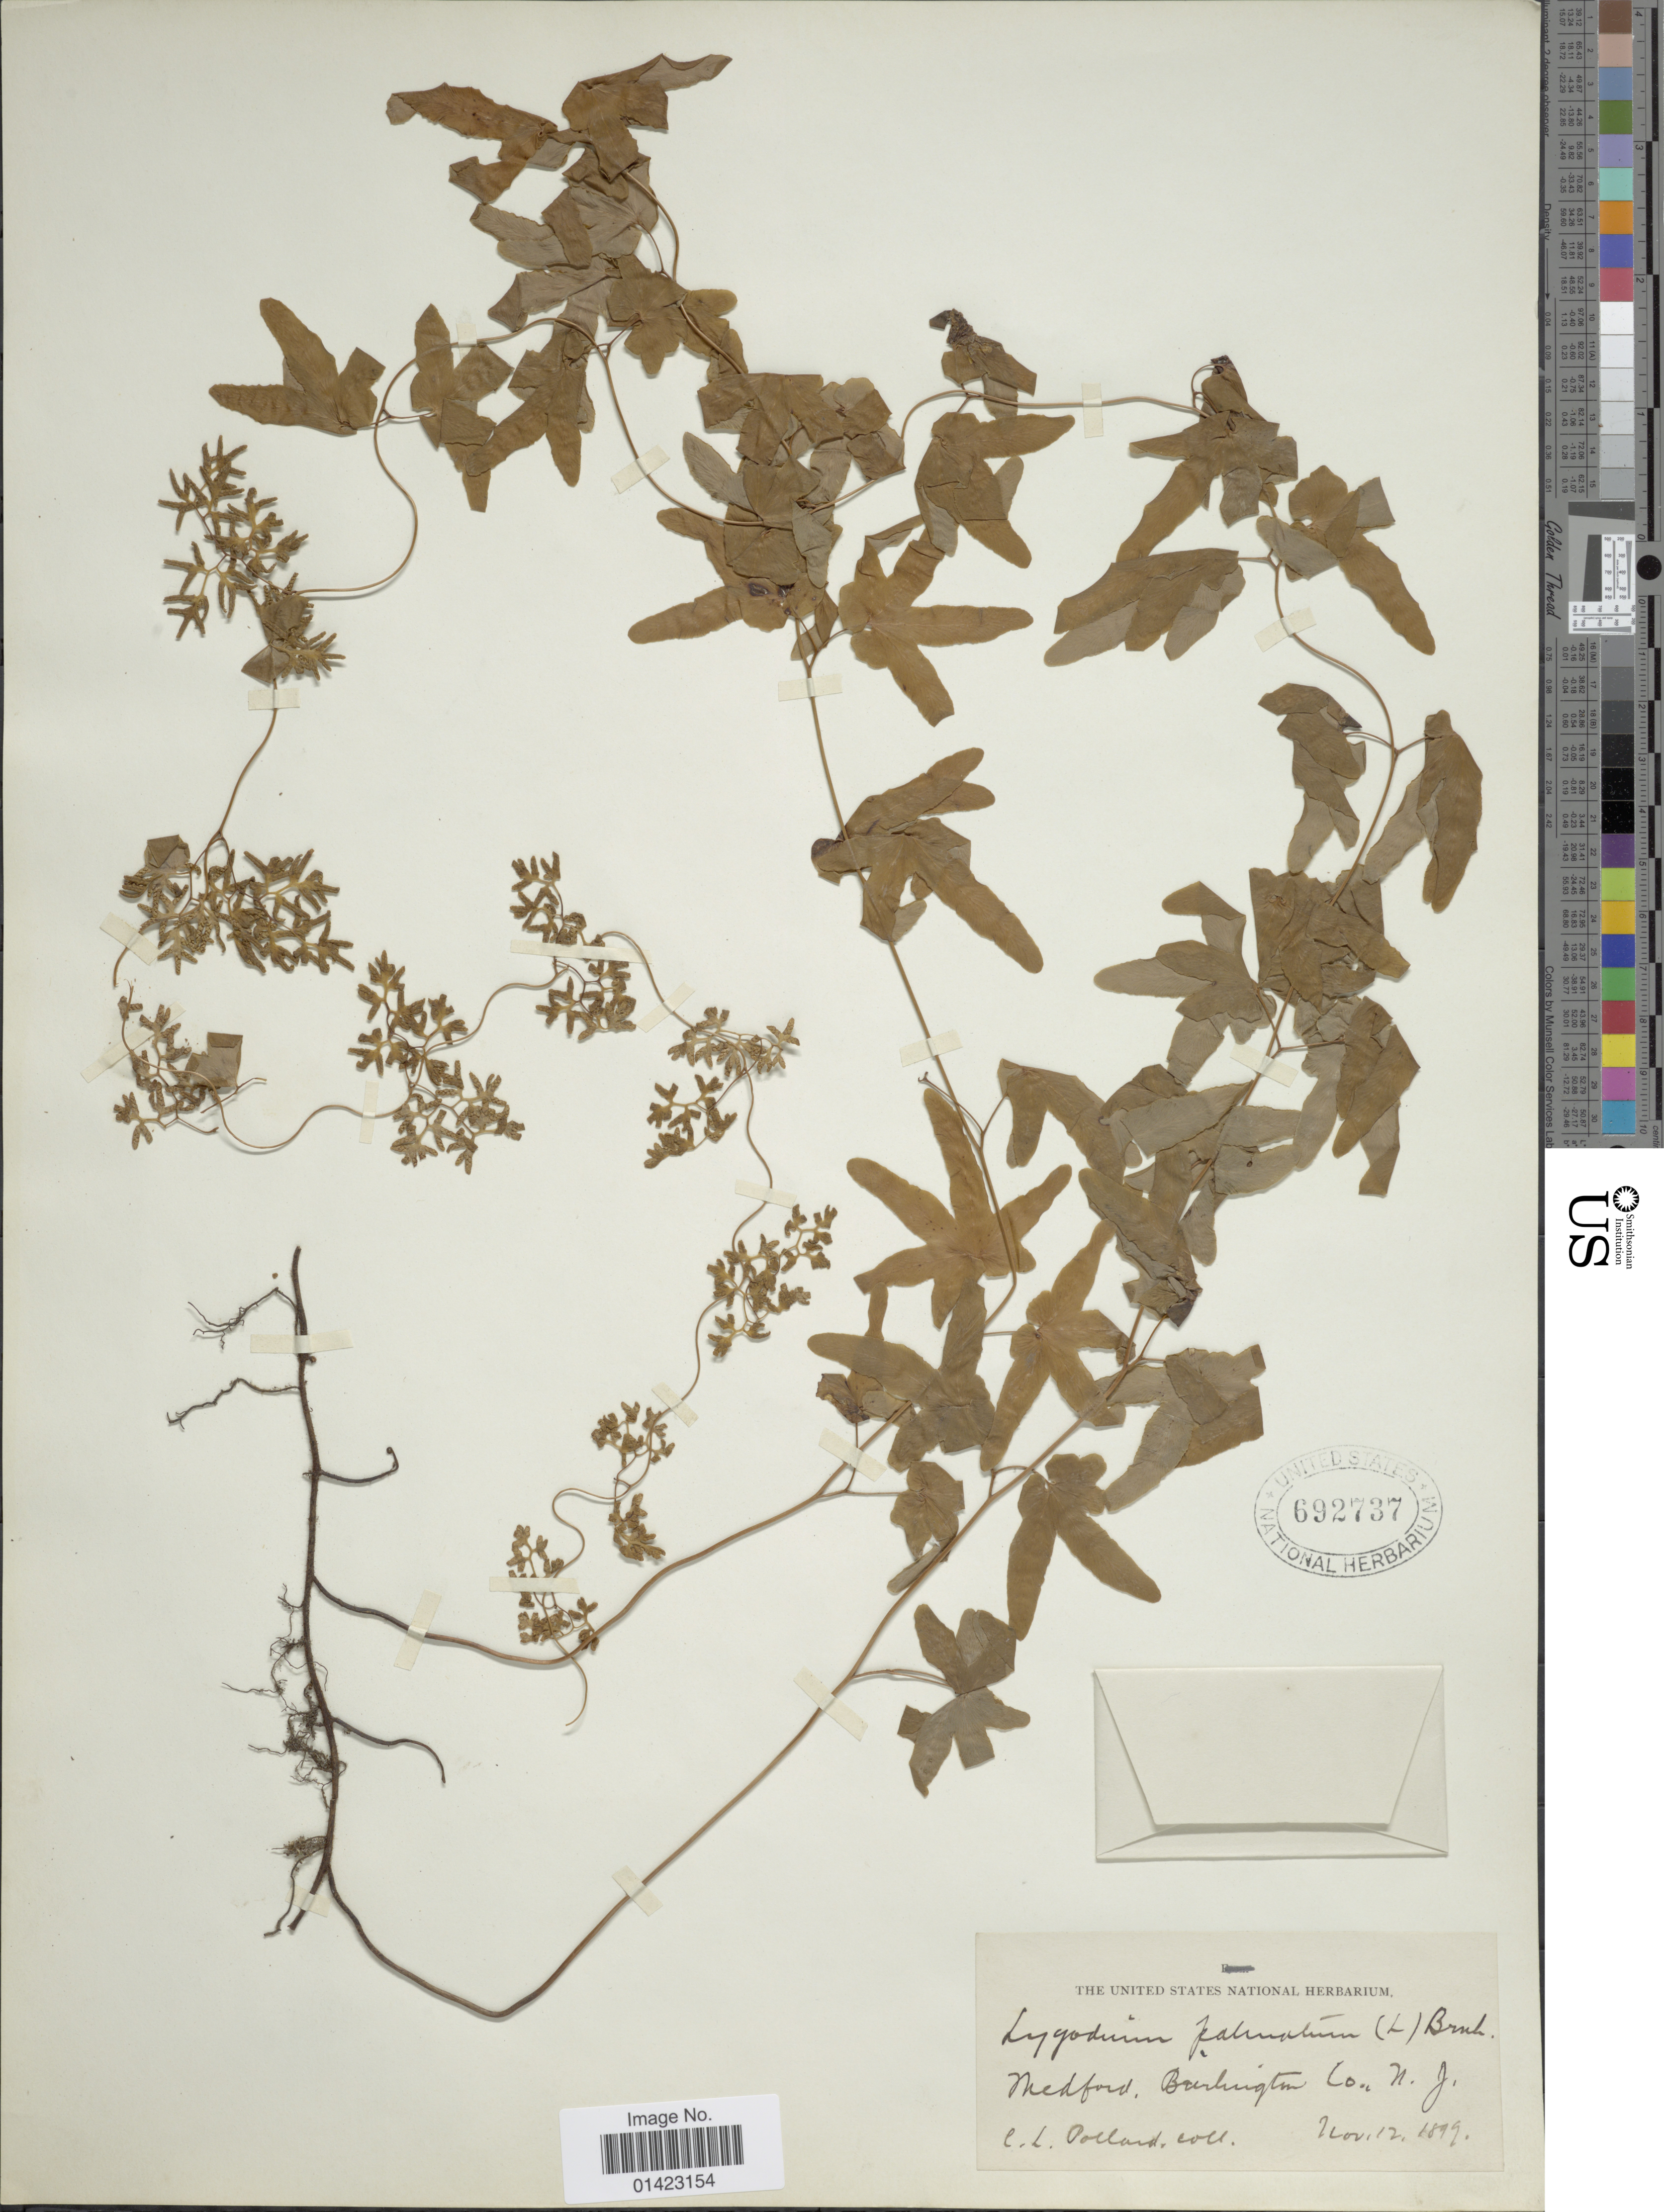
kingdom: Plantae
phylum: Tracheophyta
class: Polypodiopsida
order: Schizaeales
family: Lygodiaceae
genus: Lygodium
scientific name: Lygodium palmatum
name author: (Bernh.) Sw.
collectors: C. L. Pollard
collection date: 1899-11-12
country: United States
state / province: New Jersey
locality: Medford, Burlington Co., N.J.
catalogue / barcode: US 692737